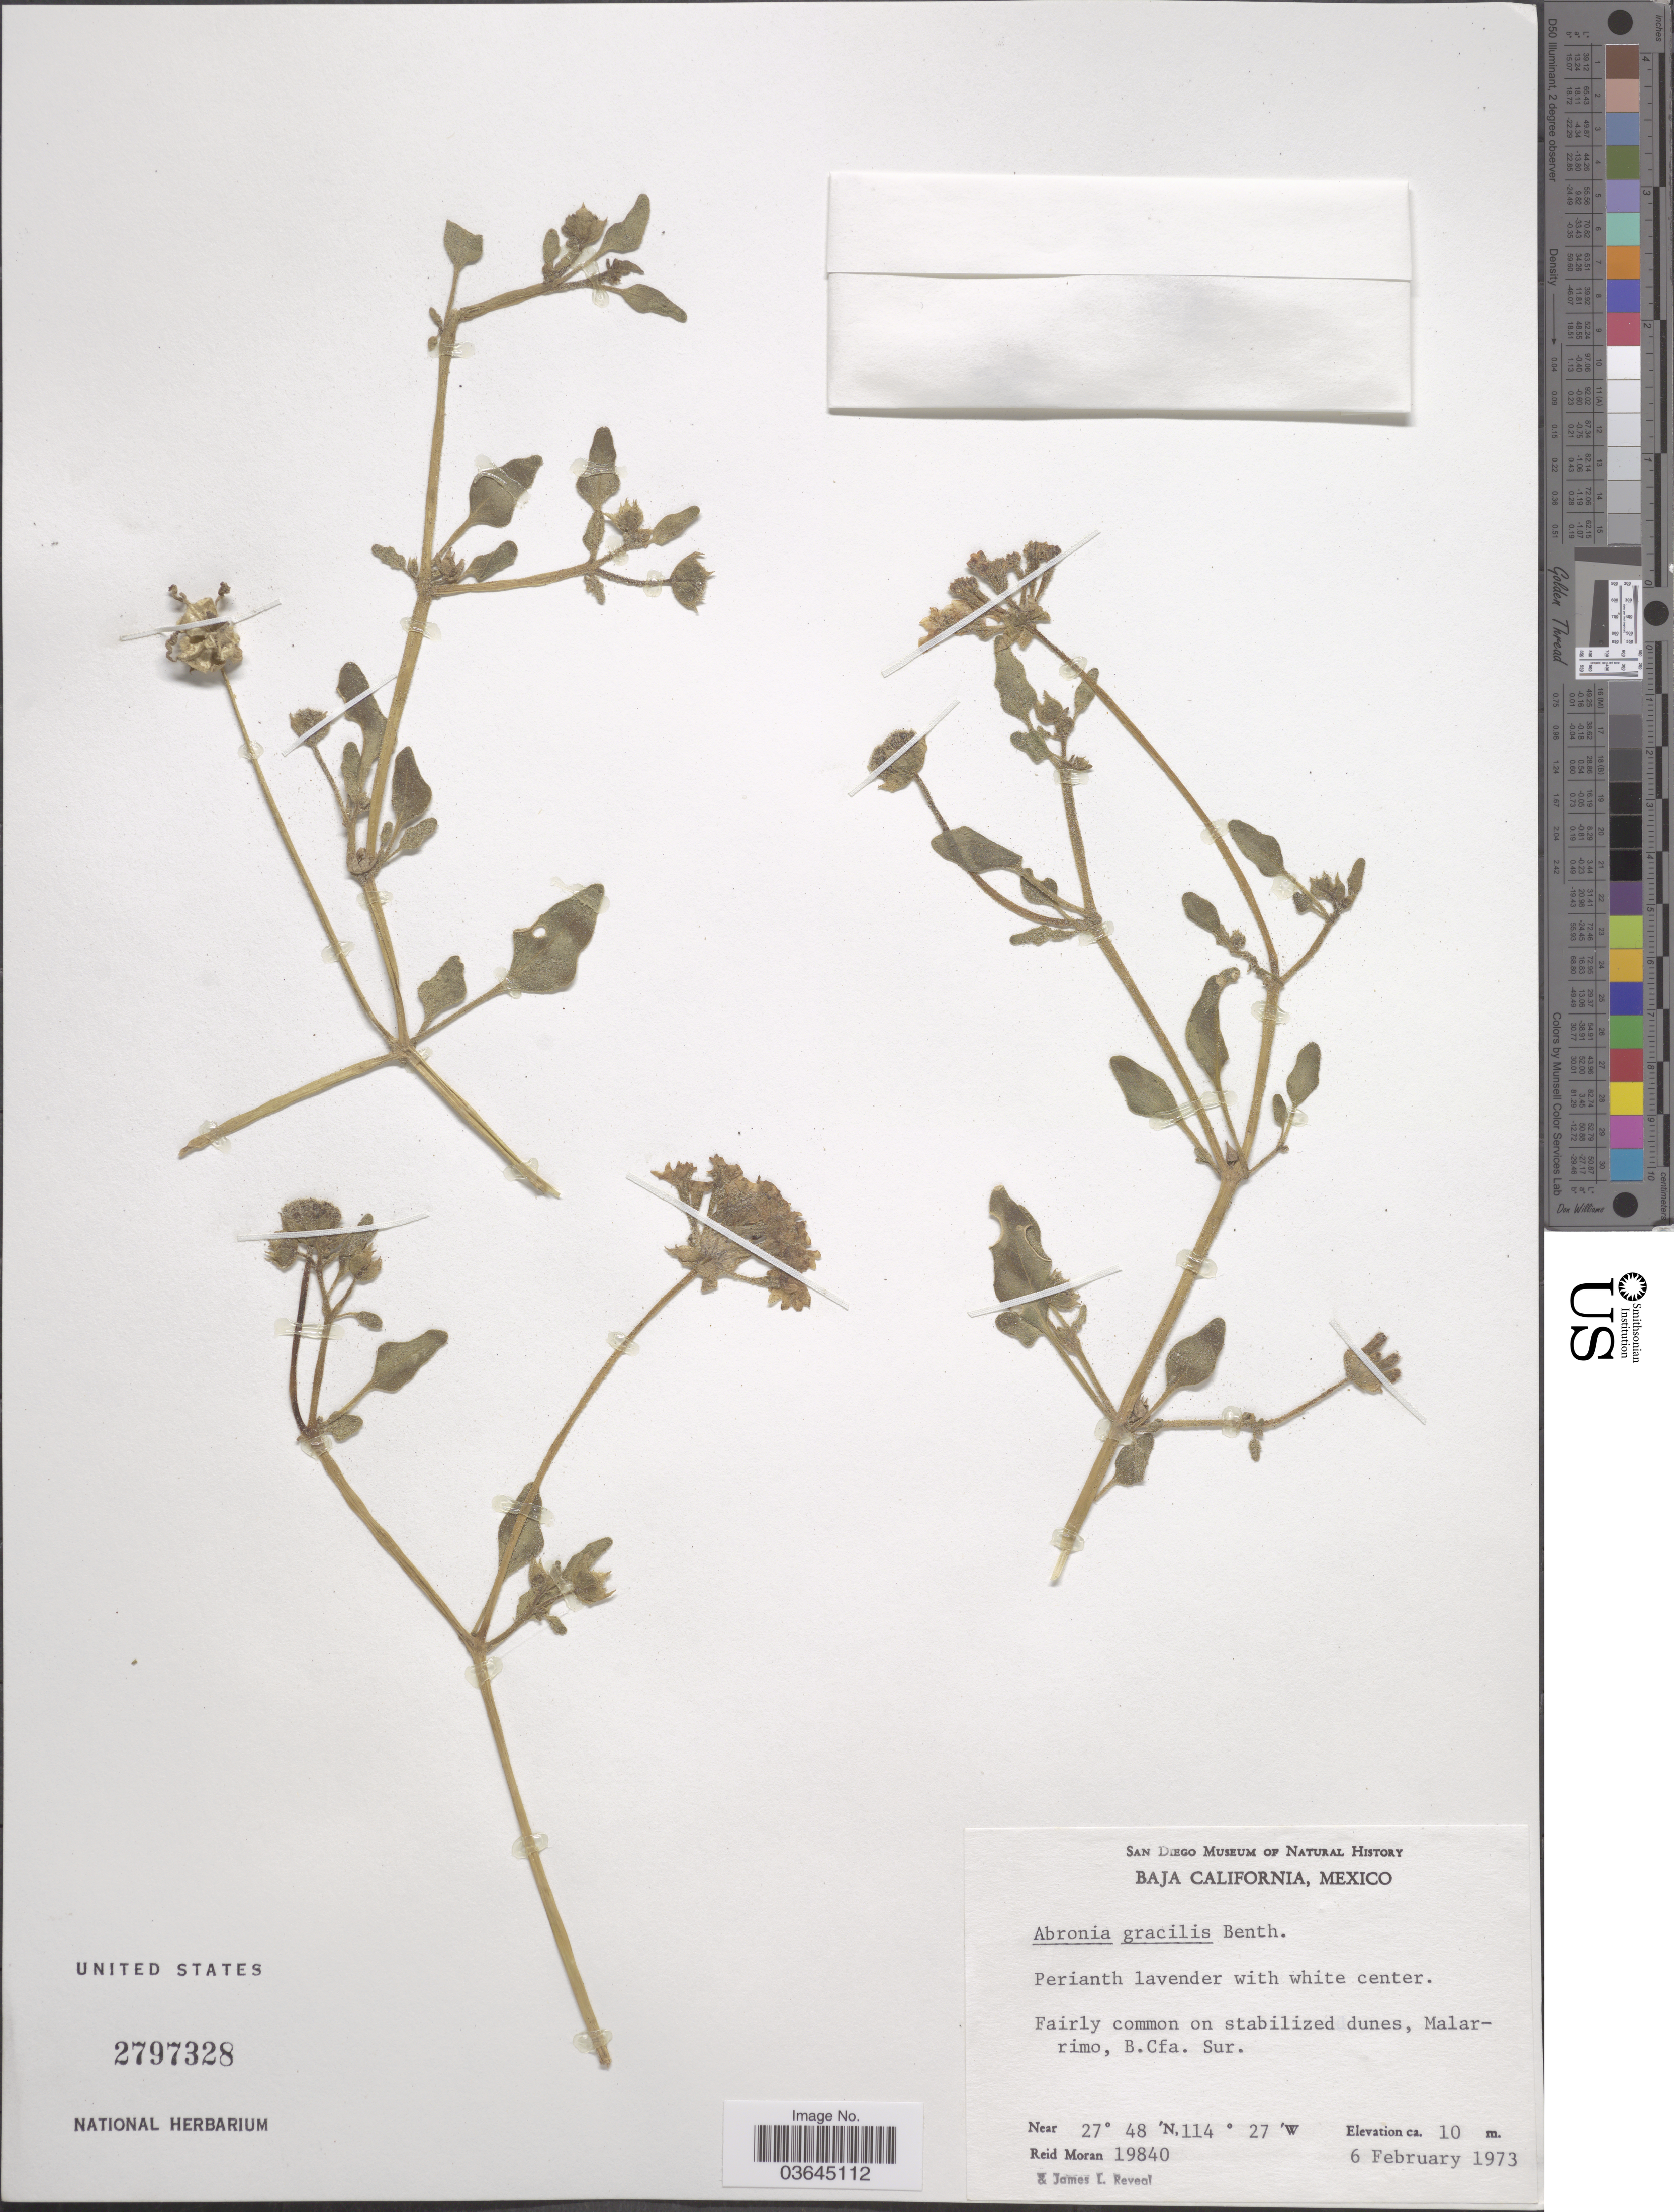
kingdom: Plantae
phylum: Tracheophyta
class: Magnoliopsida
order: Caryophyllales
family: Nyctaginaceae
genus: Abronia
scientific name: Abronia gracilis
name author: Benth.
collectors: R. Moran & J. L. Reveal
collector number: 19840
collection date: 1973-02-06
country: Mexico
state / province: Baja California Sur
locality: Malarrimo, B. Cfa. Sur.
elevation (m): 10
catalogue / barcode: US 2797328